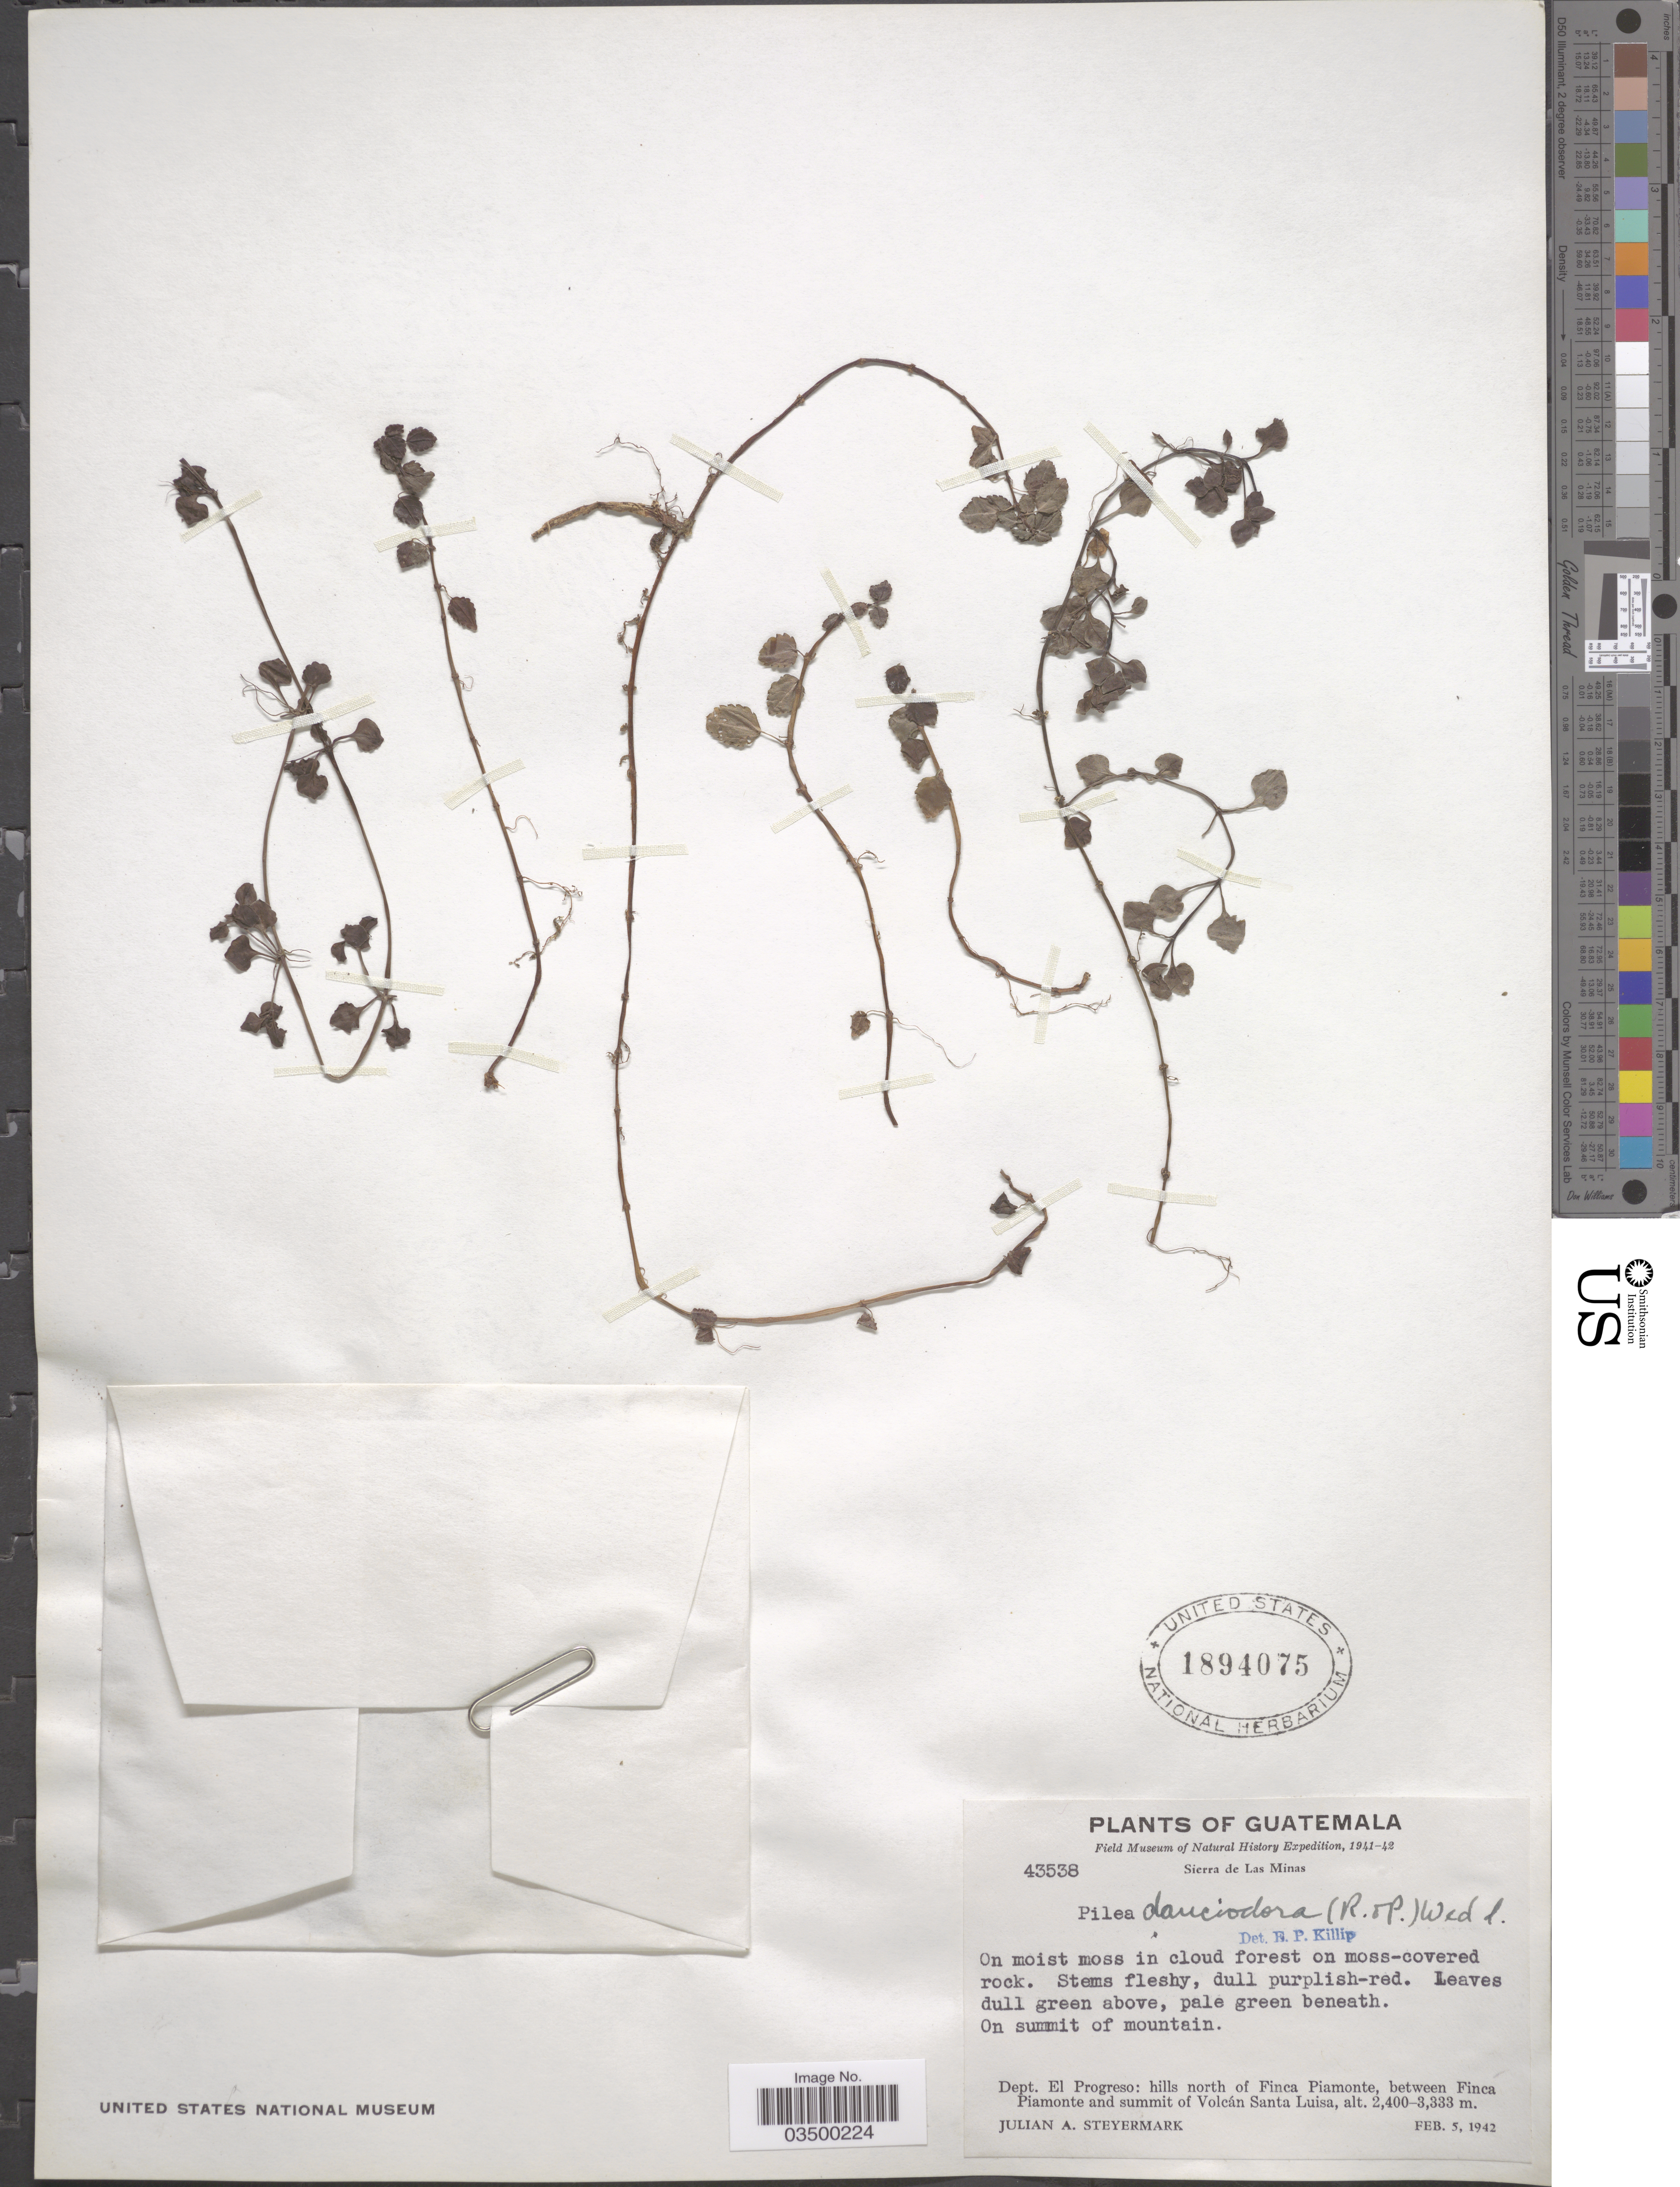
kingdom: Plantae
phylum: Tracheophyta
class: Magnoliopsida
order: Rosales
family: Urticaceae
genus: Pilea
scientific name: Pilea dauciodora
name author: Pav. ex Wedd.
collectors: J. Steyermark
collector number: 43538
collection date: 1942-02-05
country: Guatemala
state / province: El Progreso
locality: Sierra de Las Minas. Dept. El Progreso: hills north of Finca Piamonte, between Finca Piamonte and summit of Volcán Santa Luisa.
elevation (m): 2400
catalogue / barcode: US 1894075